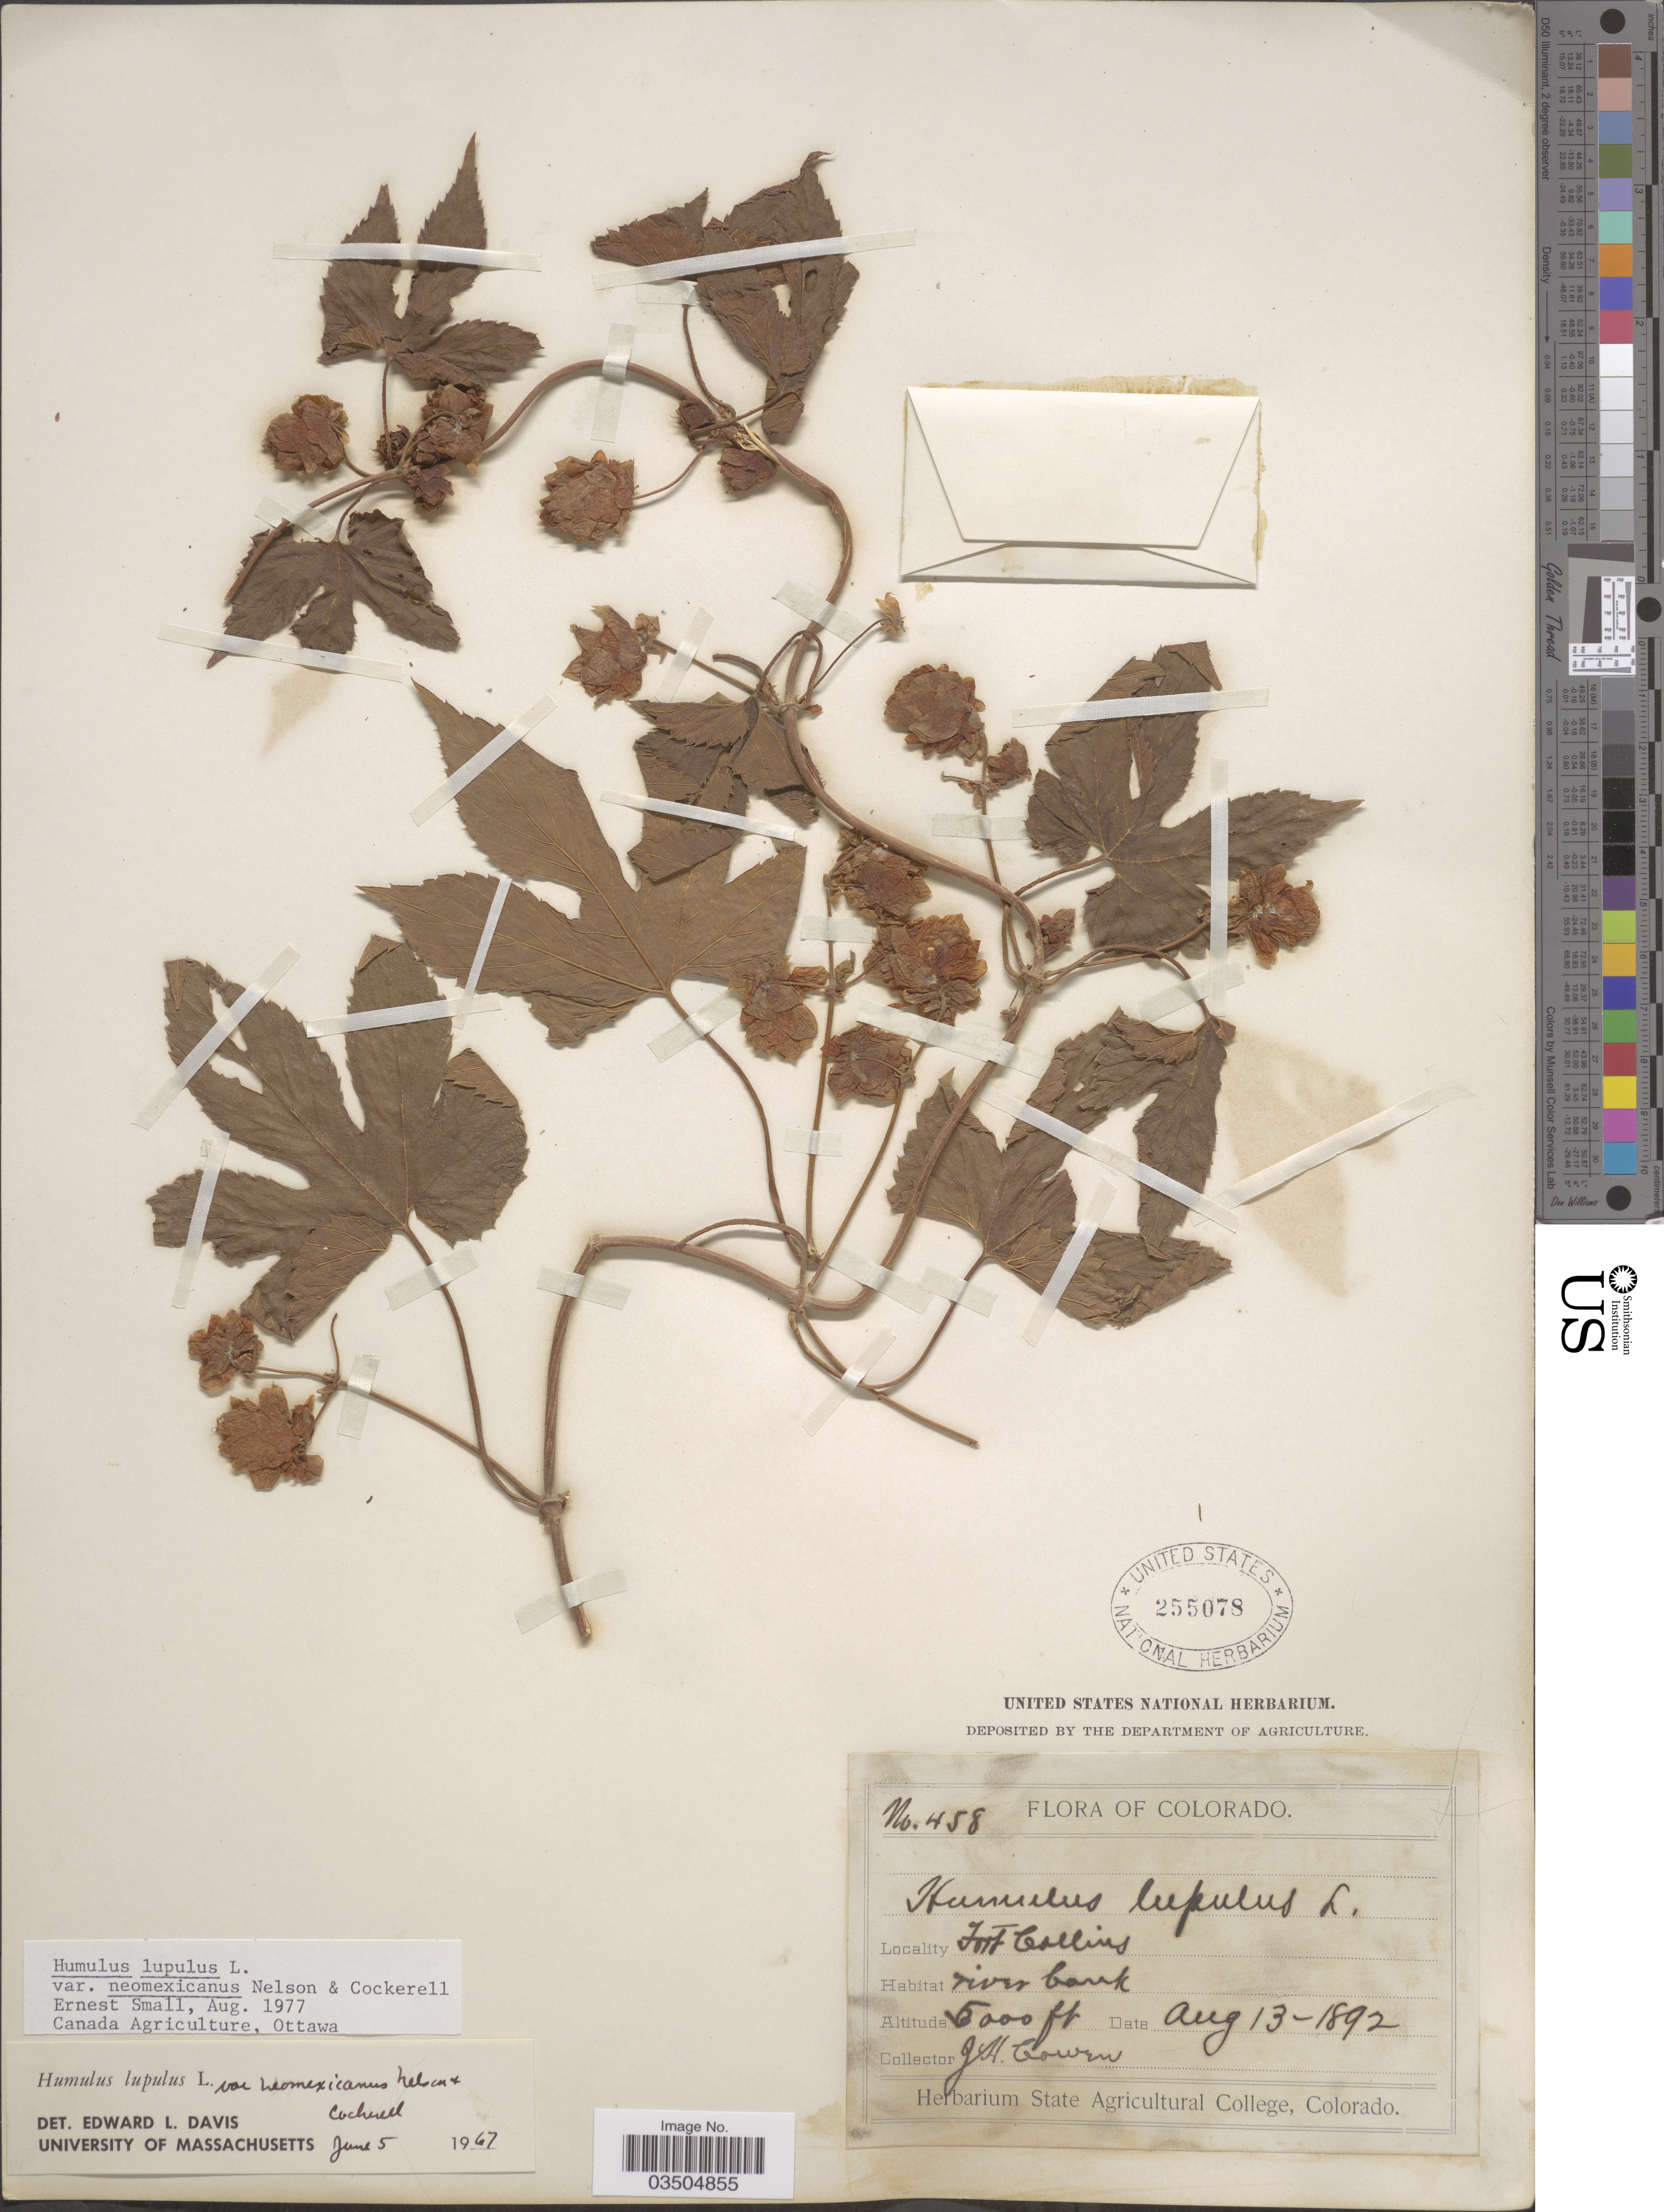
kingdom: Plantae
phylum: Tracheophyta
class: Magnoliopsida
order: Rosales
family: Cannabaceae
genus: Humulus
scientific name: Humulus neomexicanus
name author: (A. Nelson & Cockerell) Rydb.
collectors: J. H. Cowan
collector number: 458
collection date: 1892-08-13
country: United States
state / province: Colorado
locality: Fort Collins.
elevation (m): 1524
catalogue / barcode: US 255078